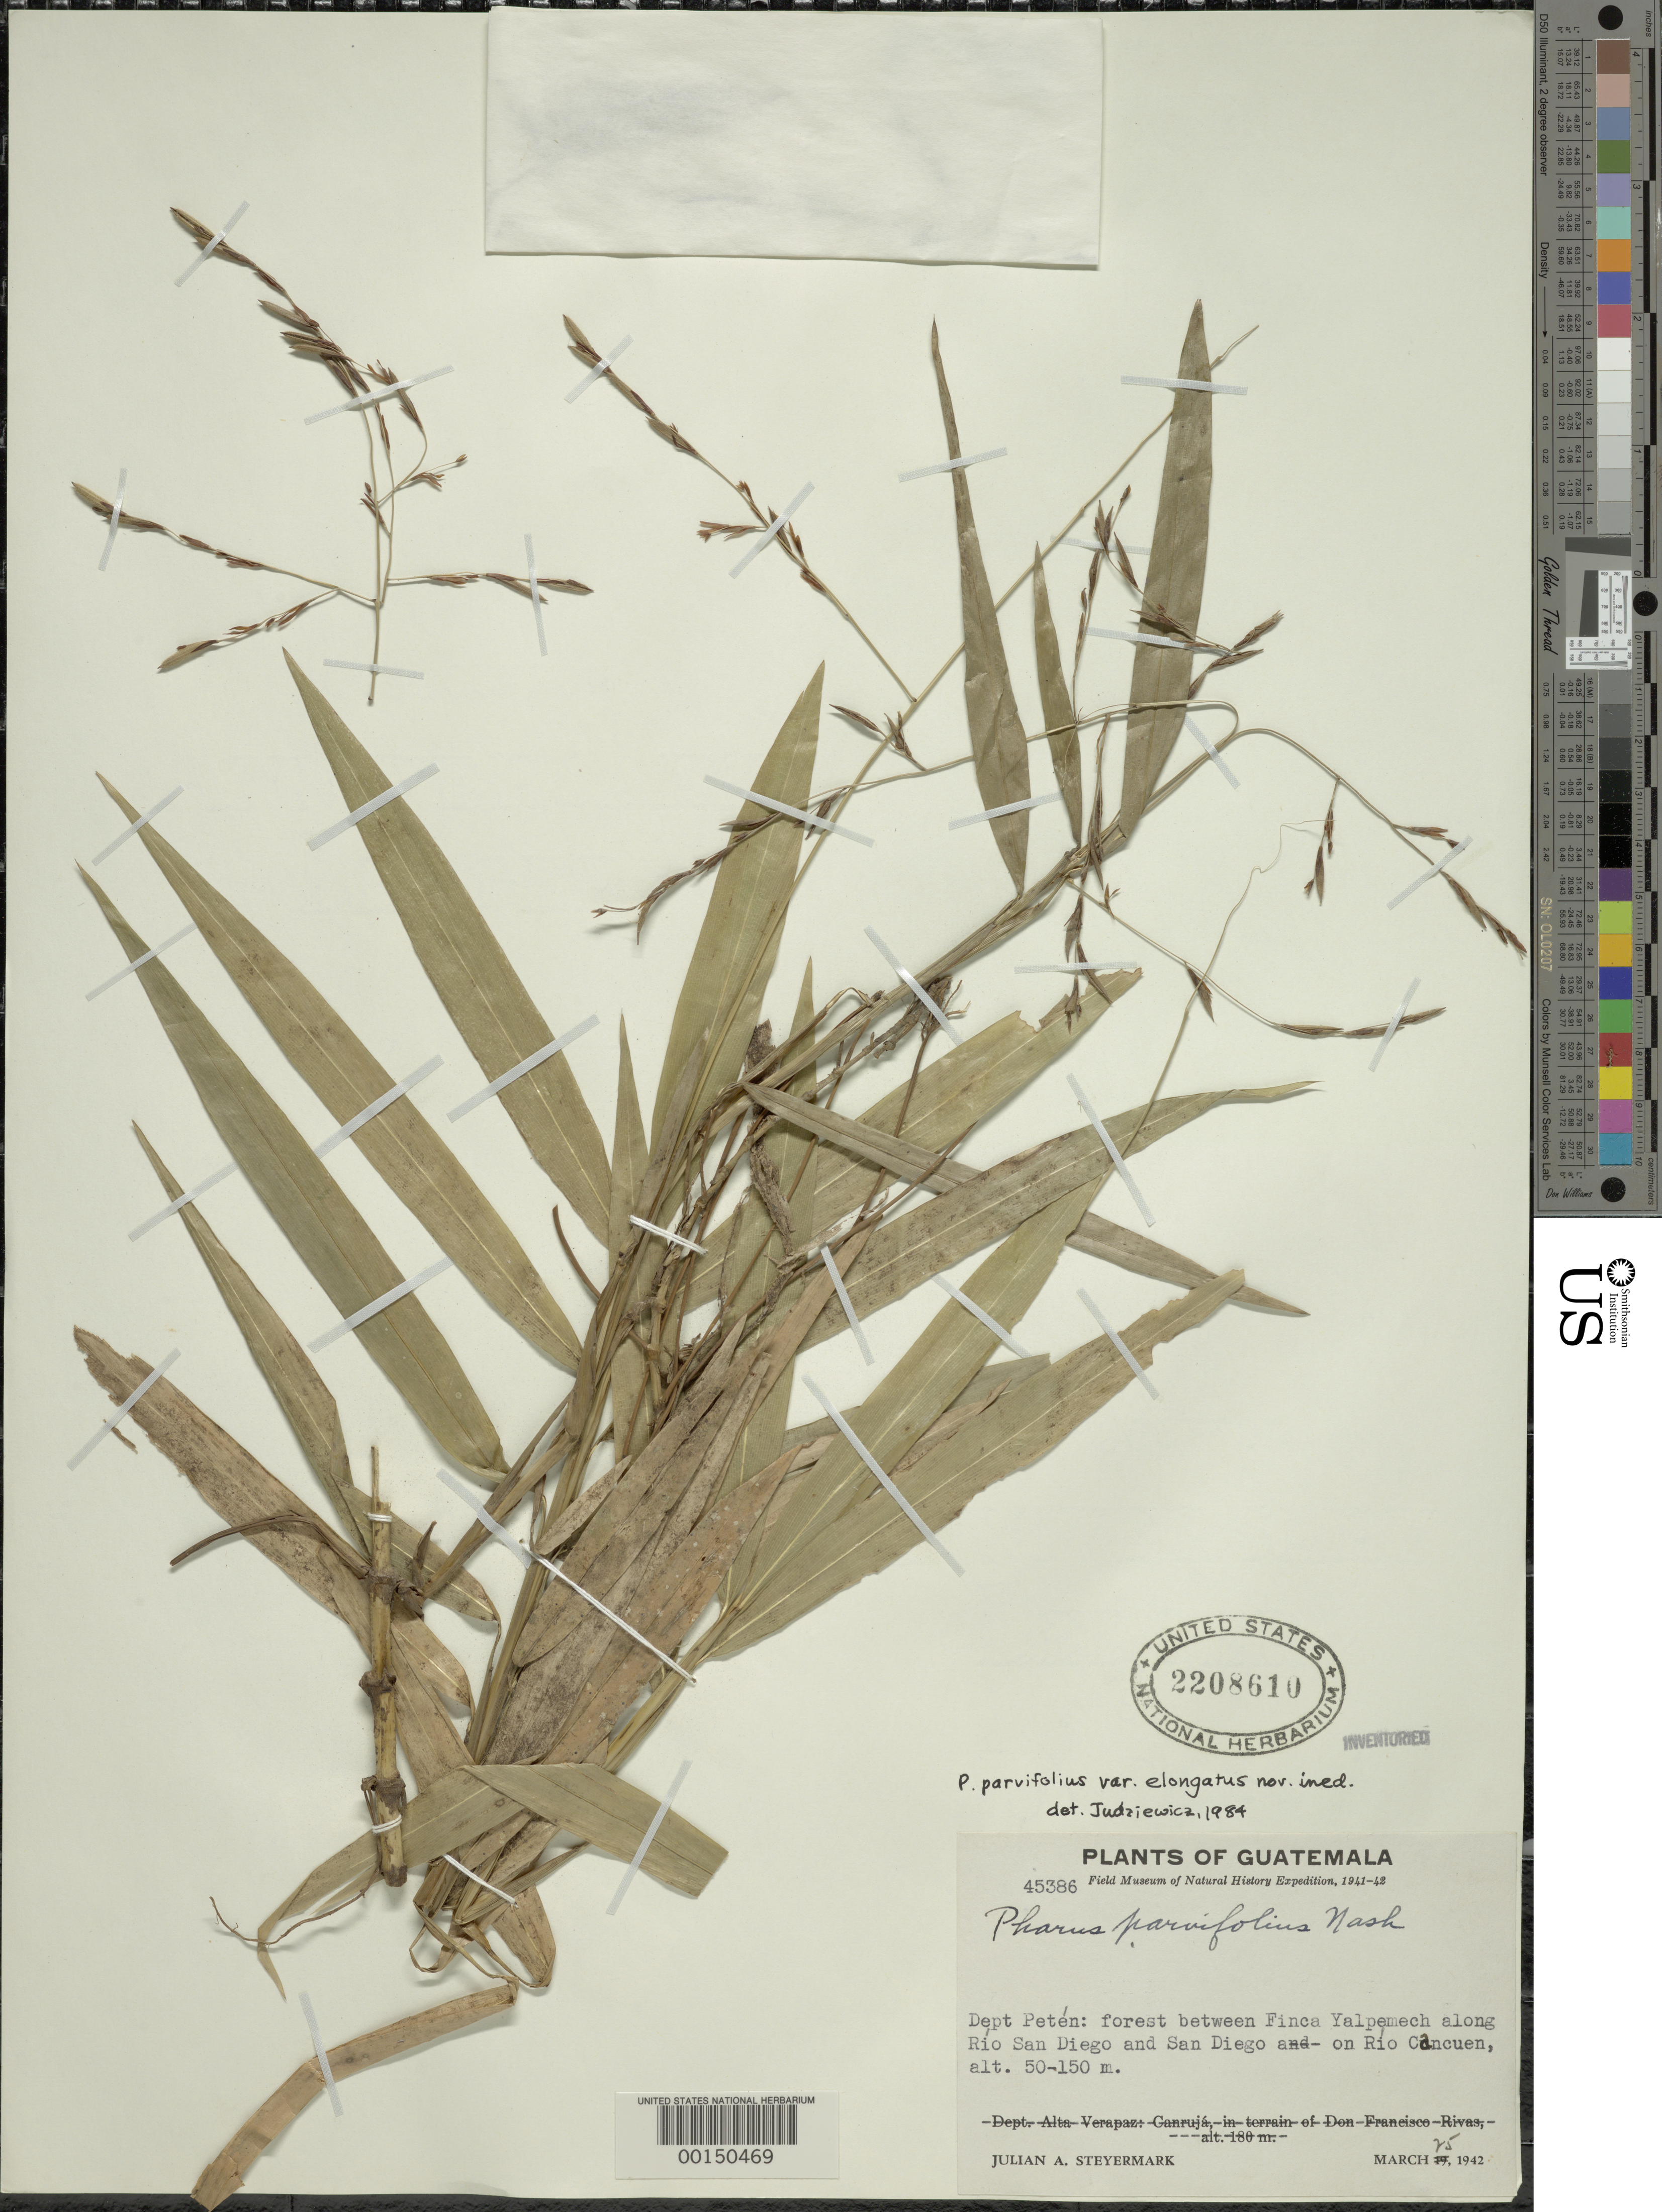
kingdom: Plantae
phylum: Tracheophyta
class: Liliopsida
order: Poales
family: Poaceae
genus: Pharus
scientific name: Pharus parvifolius subsp. elongatus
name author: Judz.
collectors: J. Steyermark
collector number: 45386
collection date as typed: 25 Mar 1942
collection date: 1942-03-25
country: Guatemala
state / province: El Petén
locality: Finca Yalpemech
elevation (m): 50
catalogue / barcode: US 2208610